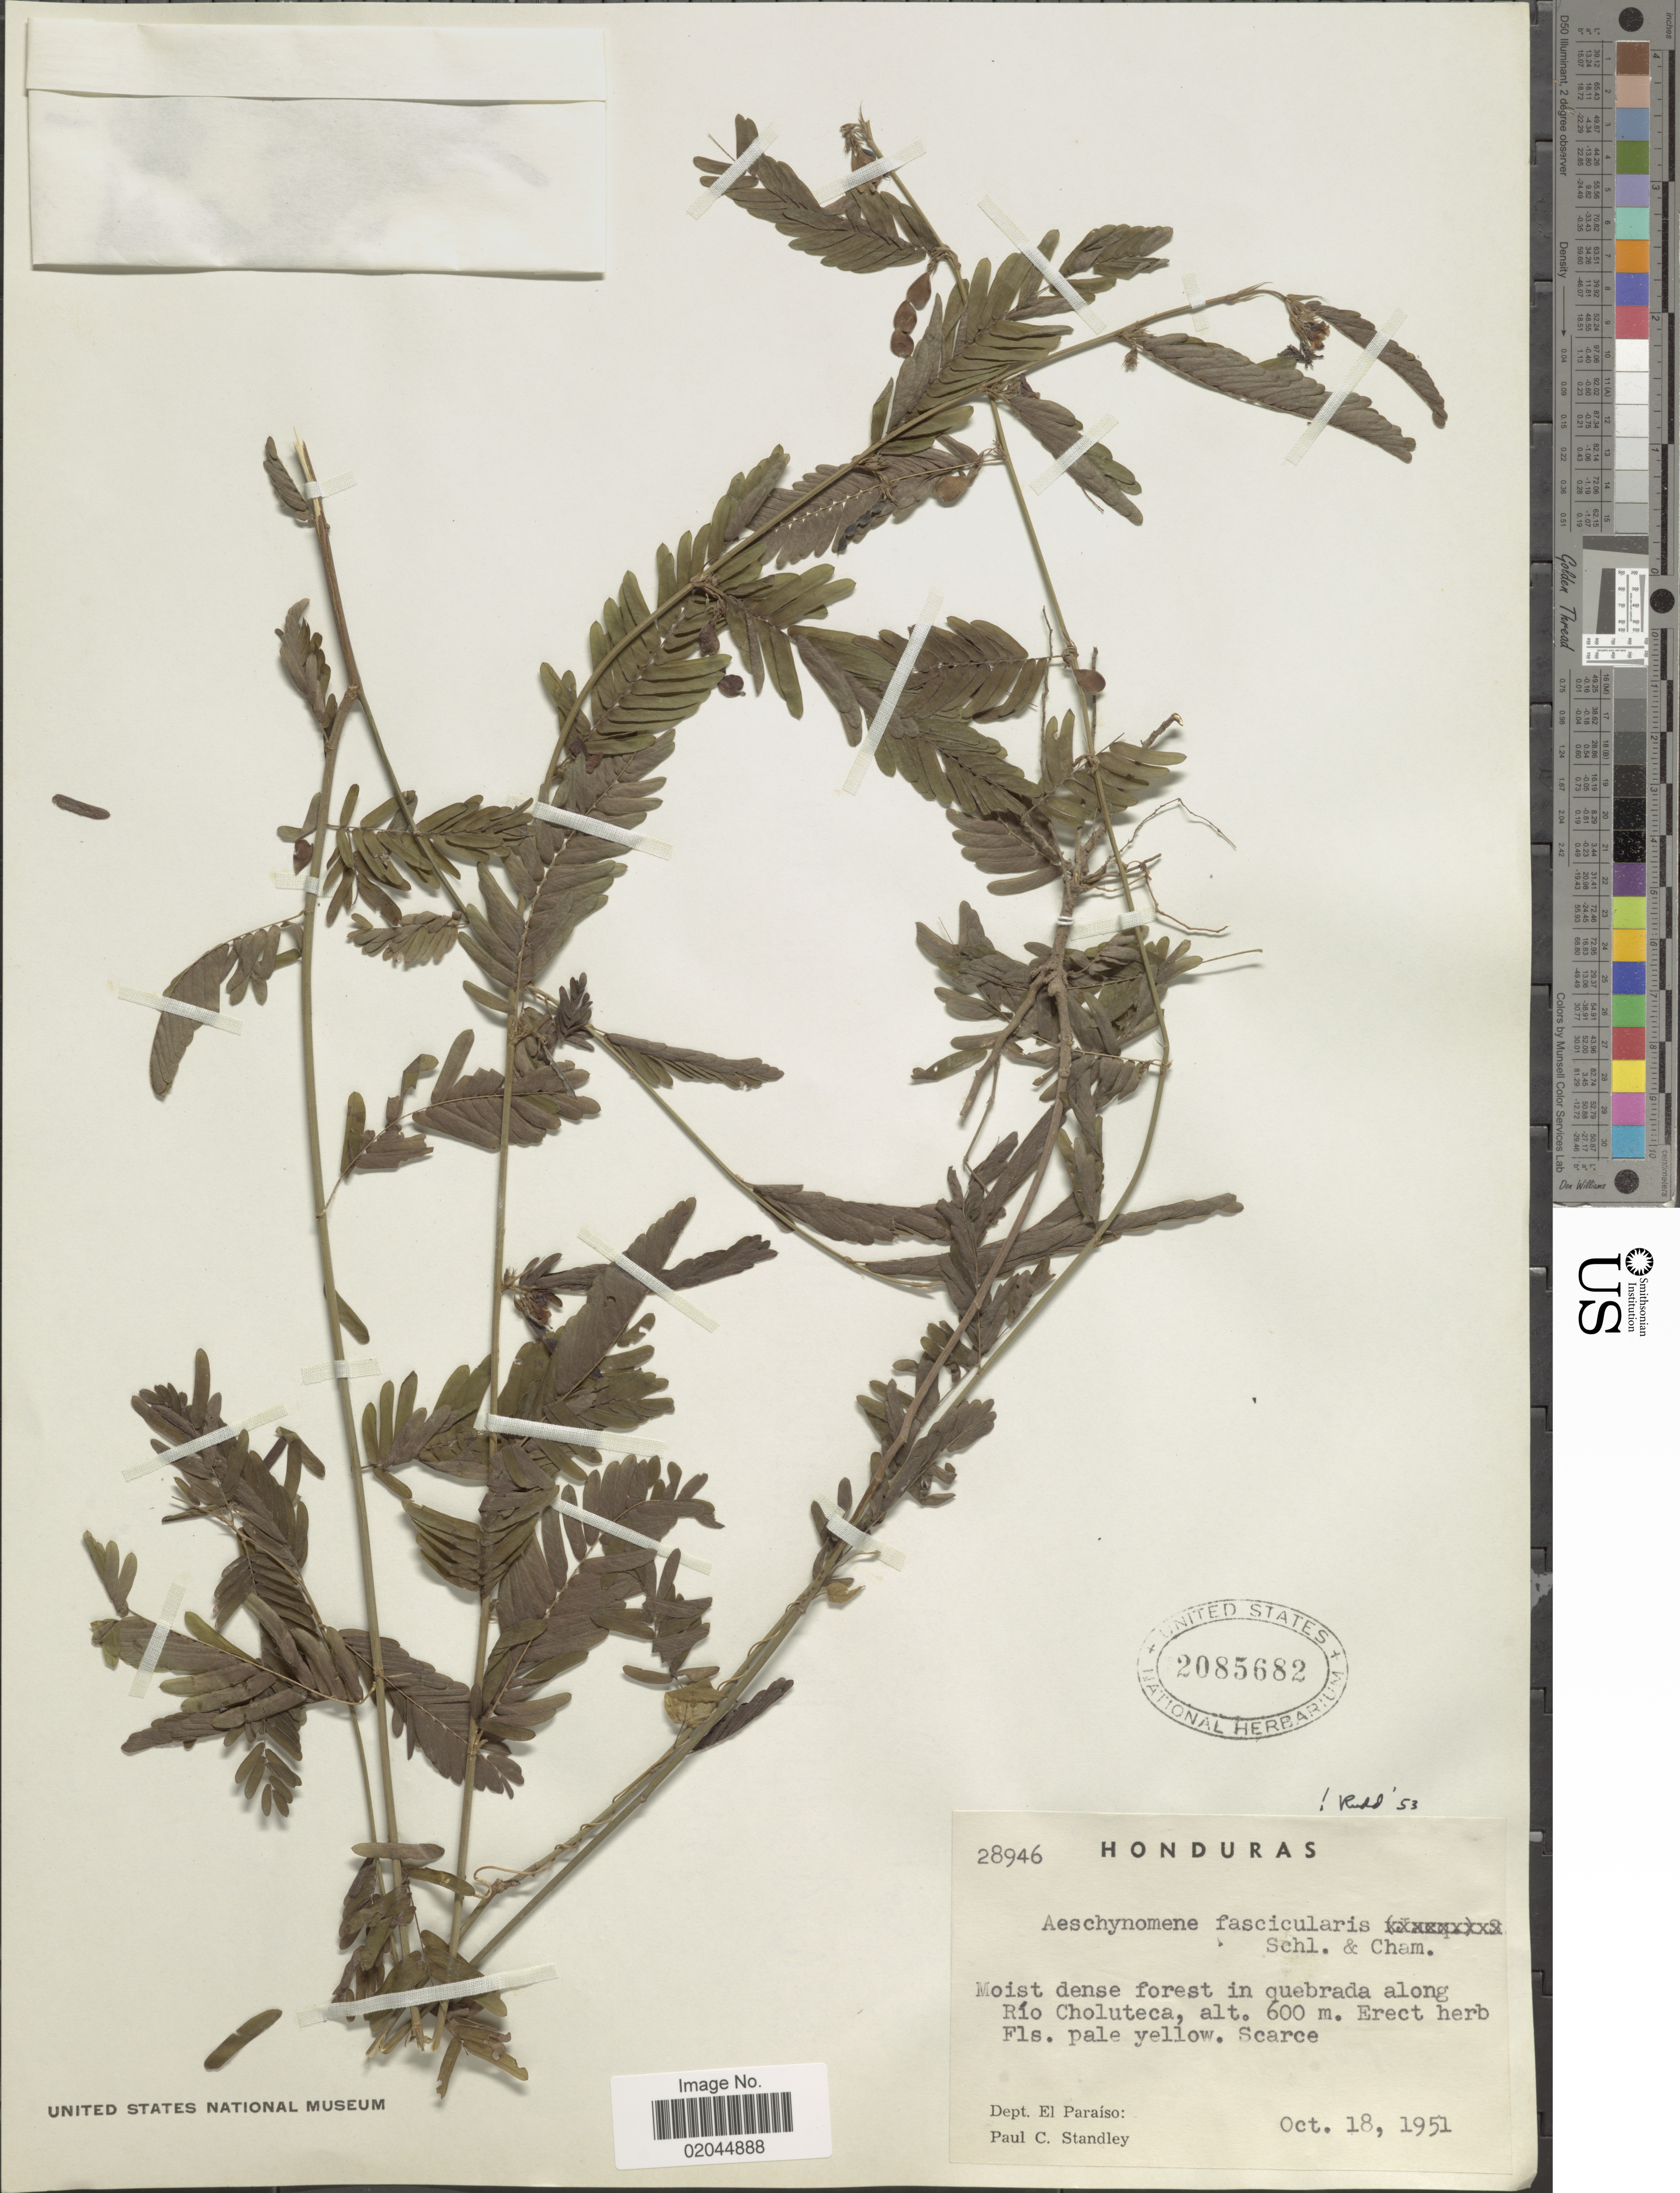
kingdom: Plantae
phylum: Tracheophyta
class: Magnoliopsida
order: Fabales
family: Fabaceae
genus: Aeschynomene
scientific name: Aeschynomene fascicularis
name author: Schltdl. & Cham.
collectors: P. C. Standley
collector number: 28946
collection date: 1951-10-18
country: Honduras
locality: quebrada along Rio Choluteca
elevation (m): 600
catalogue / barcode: US 2085682